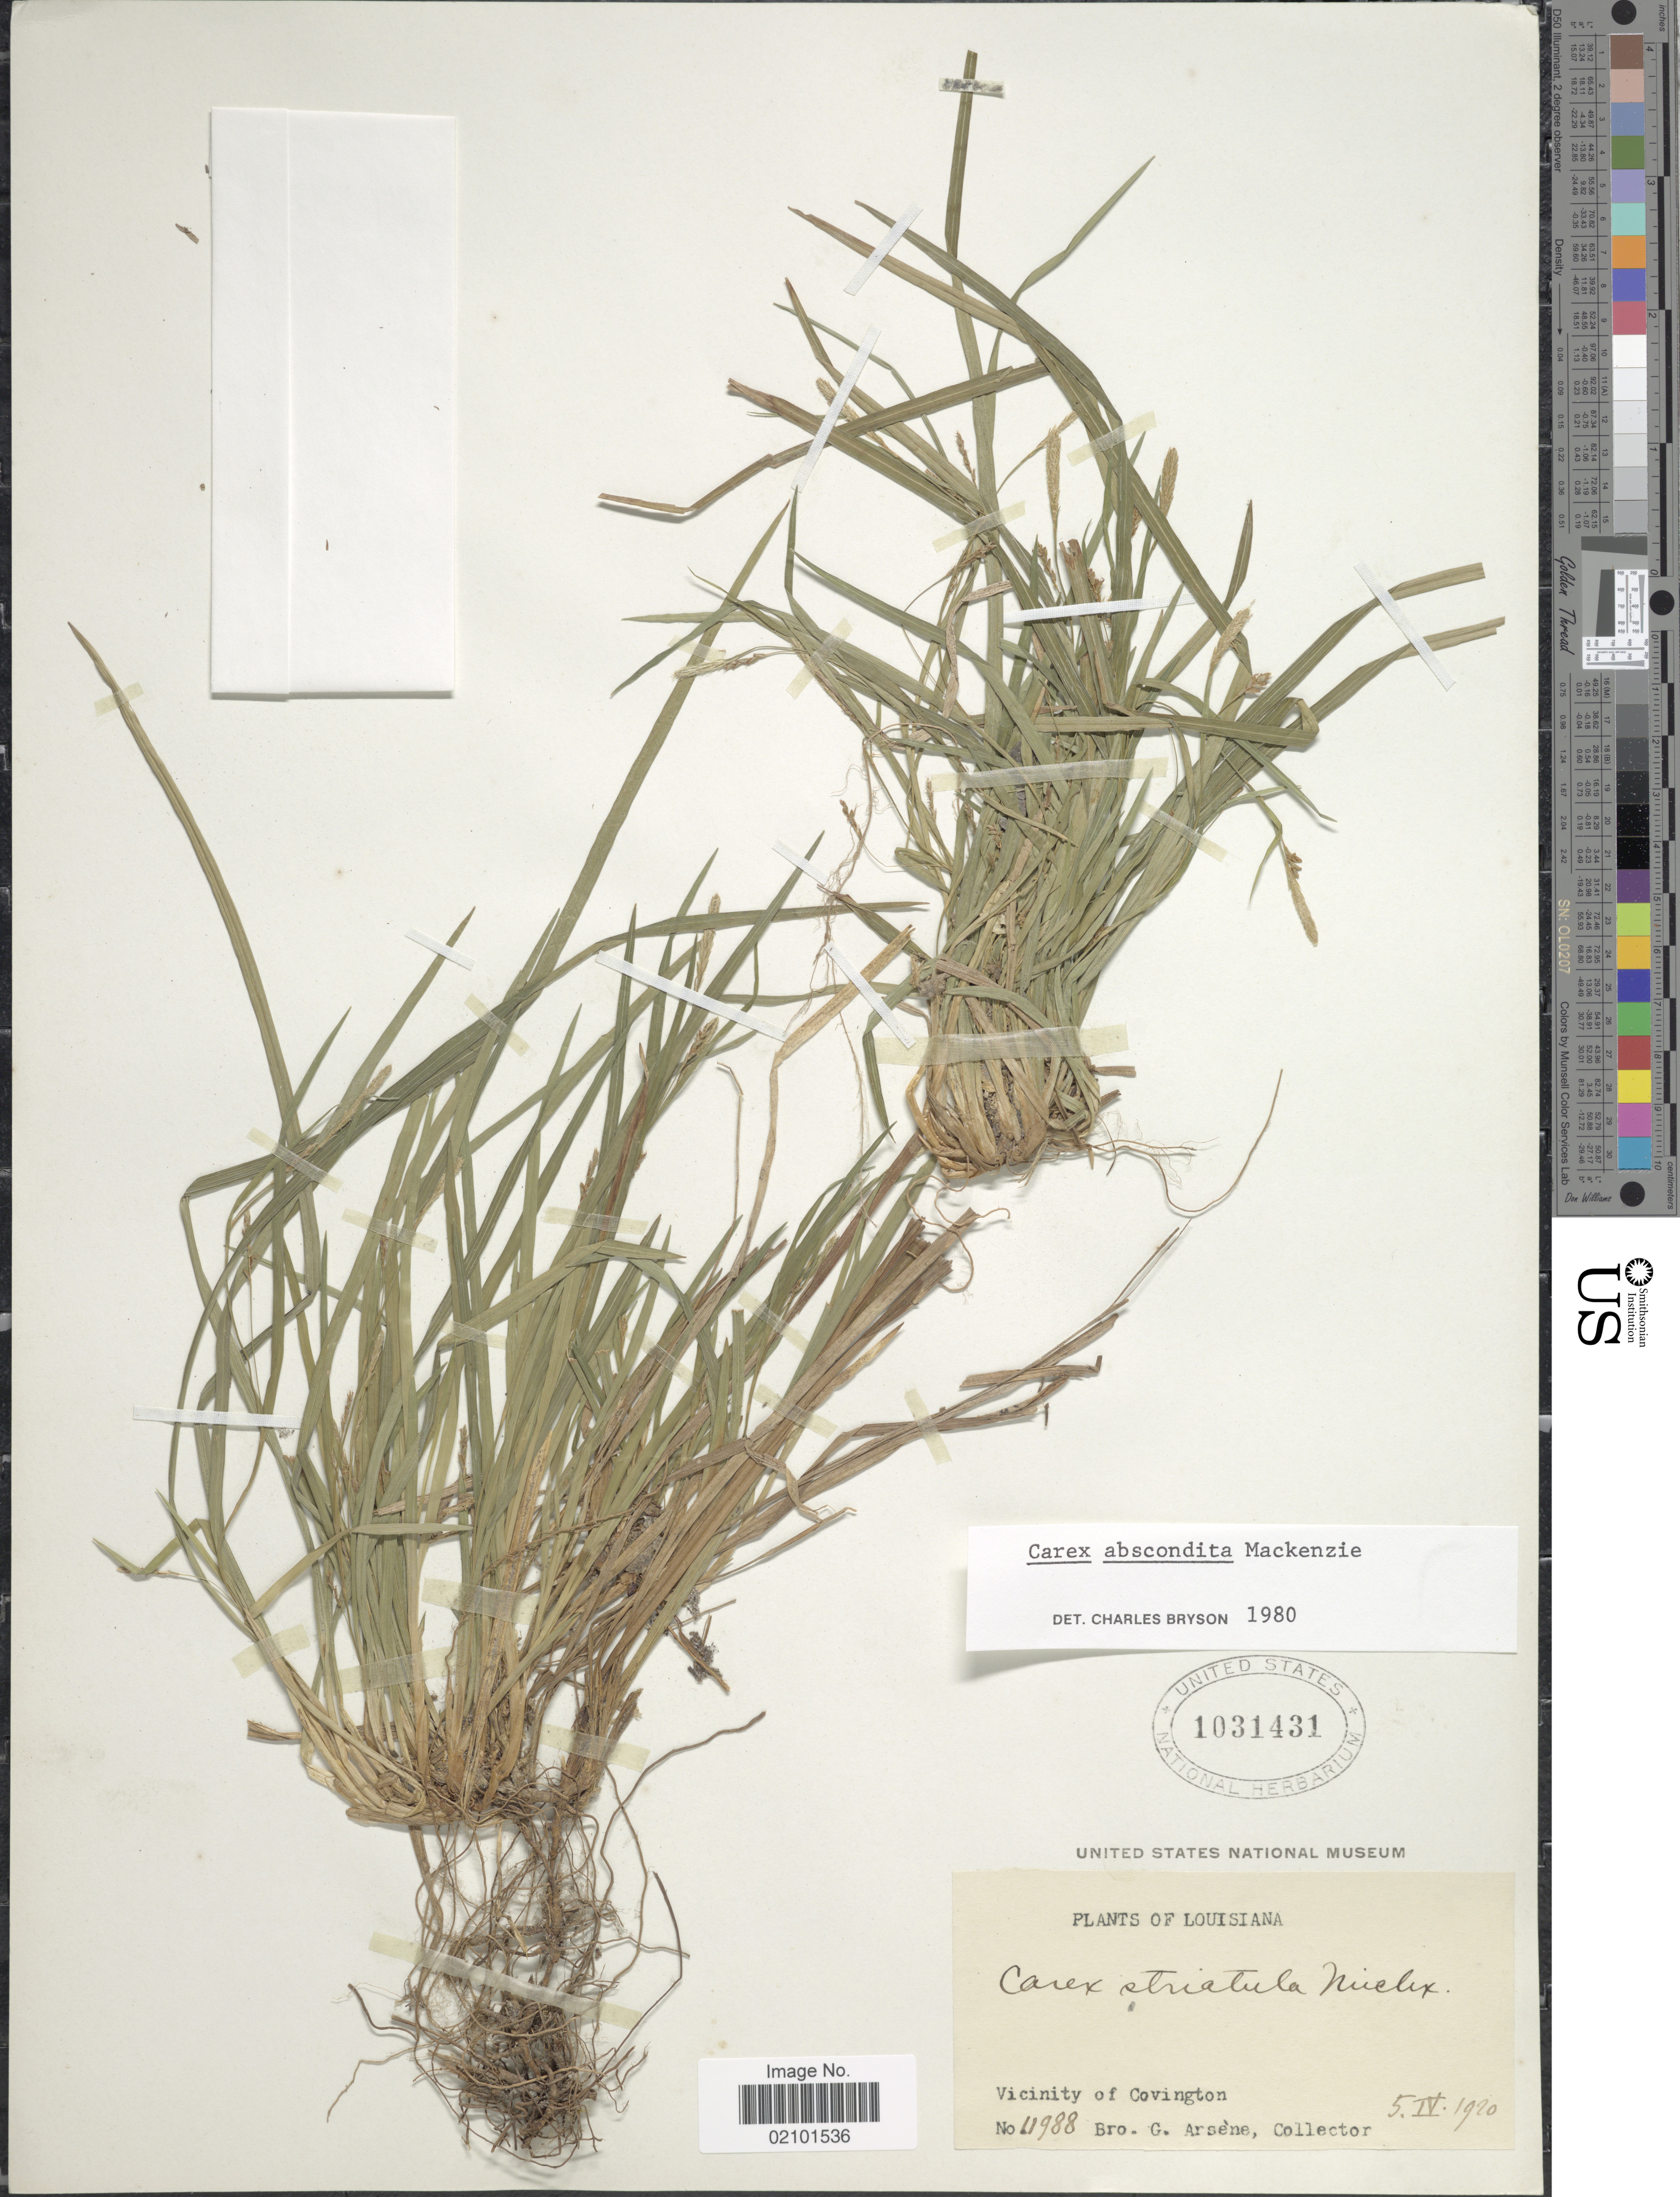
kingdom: Plantae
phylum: Tracheophyta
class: Liliopsida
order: Poales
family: Cyperaceae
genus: Carex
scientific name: Carex abscondita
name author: Mack.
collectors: Bro. G. Arsène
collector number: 11988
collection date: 1920-04-05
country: United States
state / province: Louisiana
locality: Vicinity of Covington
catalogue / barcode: US 1031431